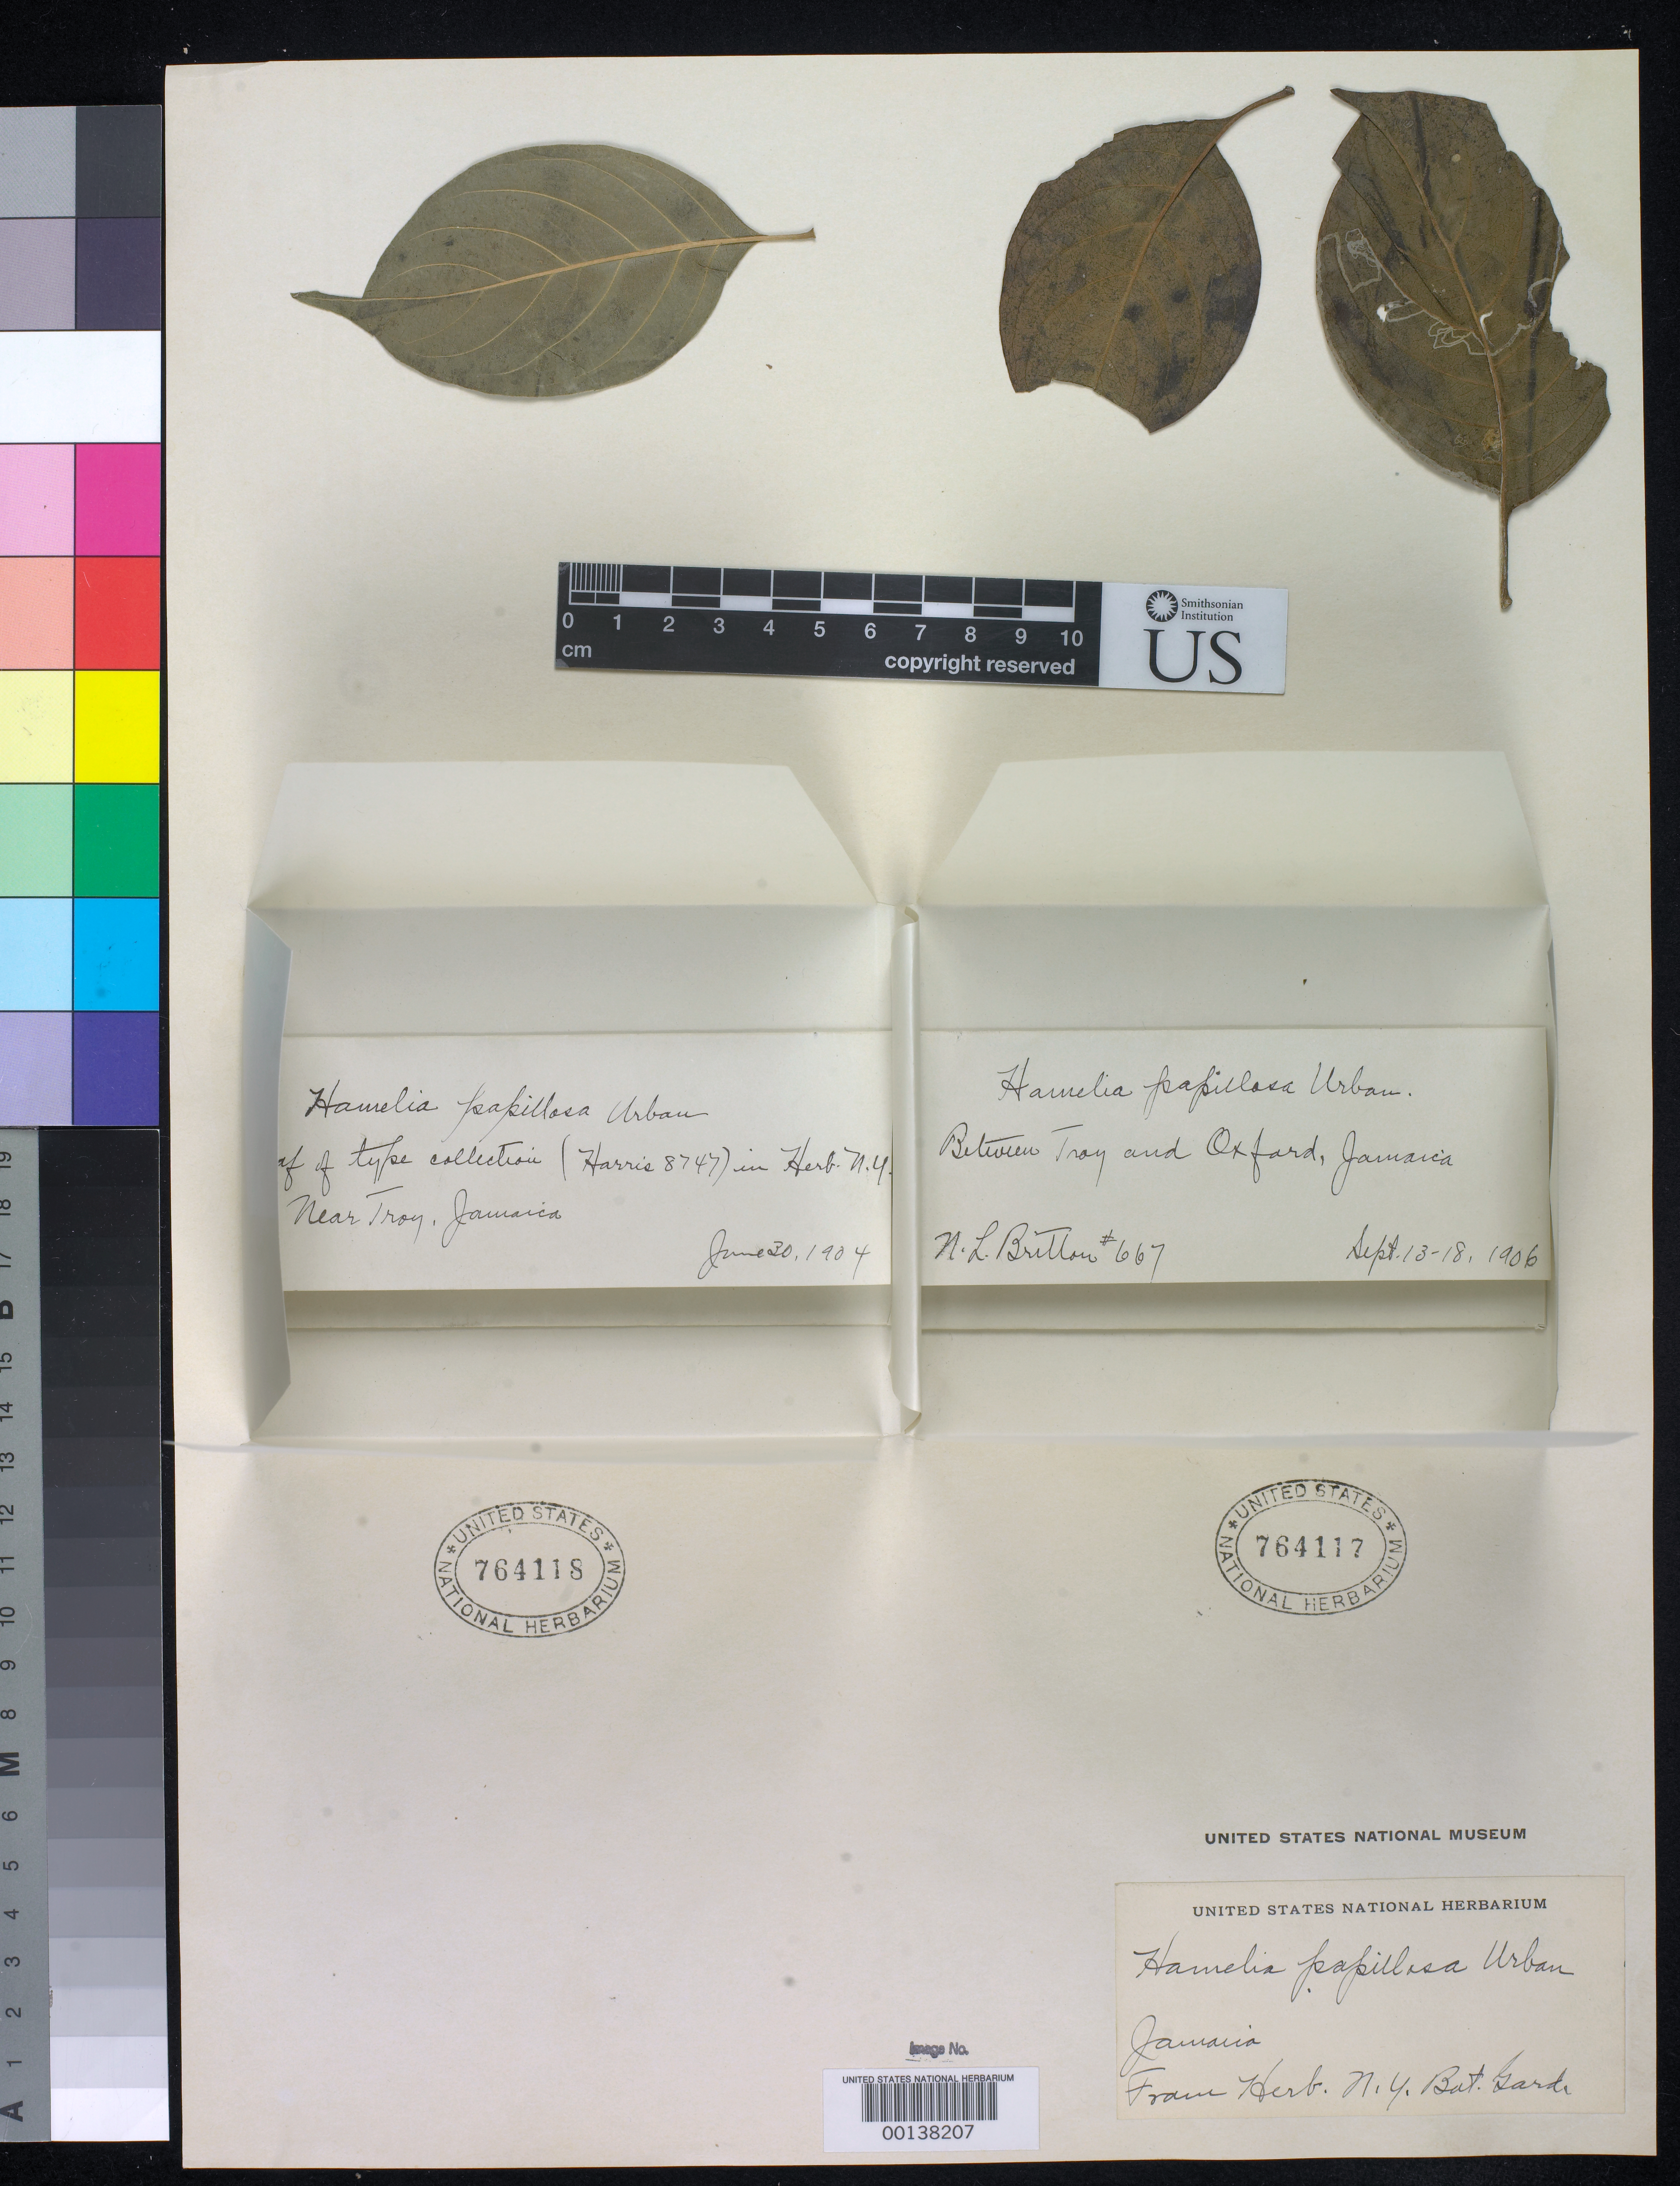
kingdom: Plantae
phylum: Tracheophyta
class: Magnoliopsida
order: Gentianales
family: Rubiaceae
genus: Hamelia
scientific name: Hamelia papillosa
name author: Urb.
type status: Syntype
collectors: W. H. Harris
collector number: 8747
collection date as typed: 30 Jun 1904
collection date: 1904-06-30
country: Jamaica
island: Greater Antilles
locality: Near Troy.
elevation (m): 660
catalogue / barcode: US 764118